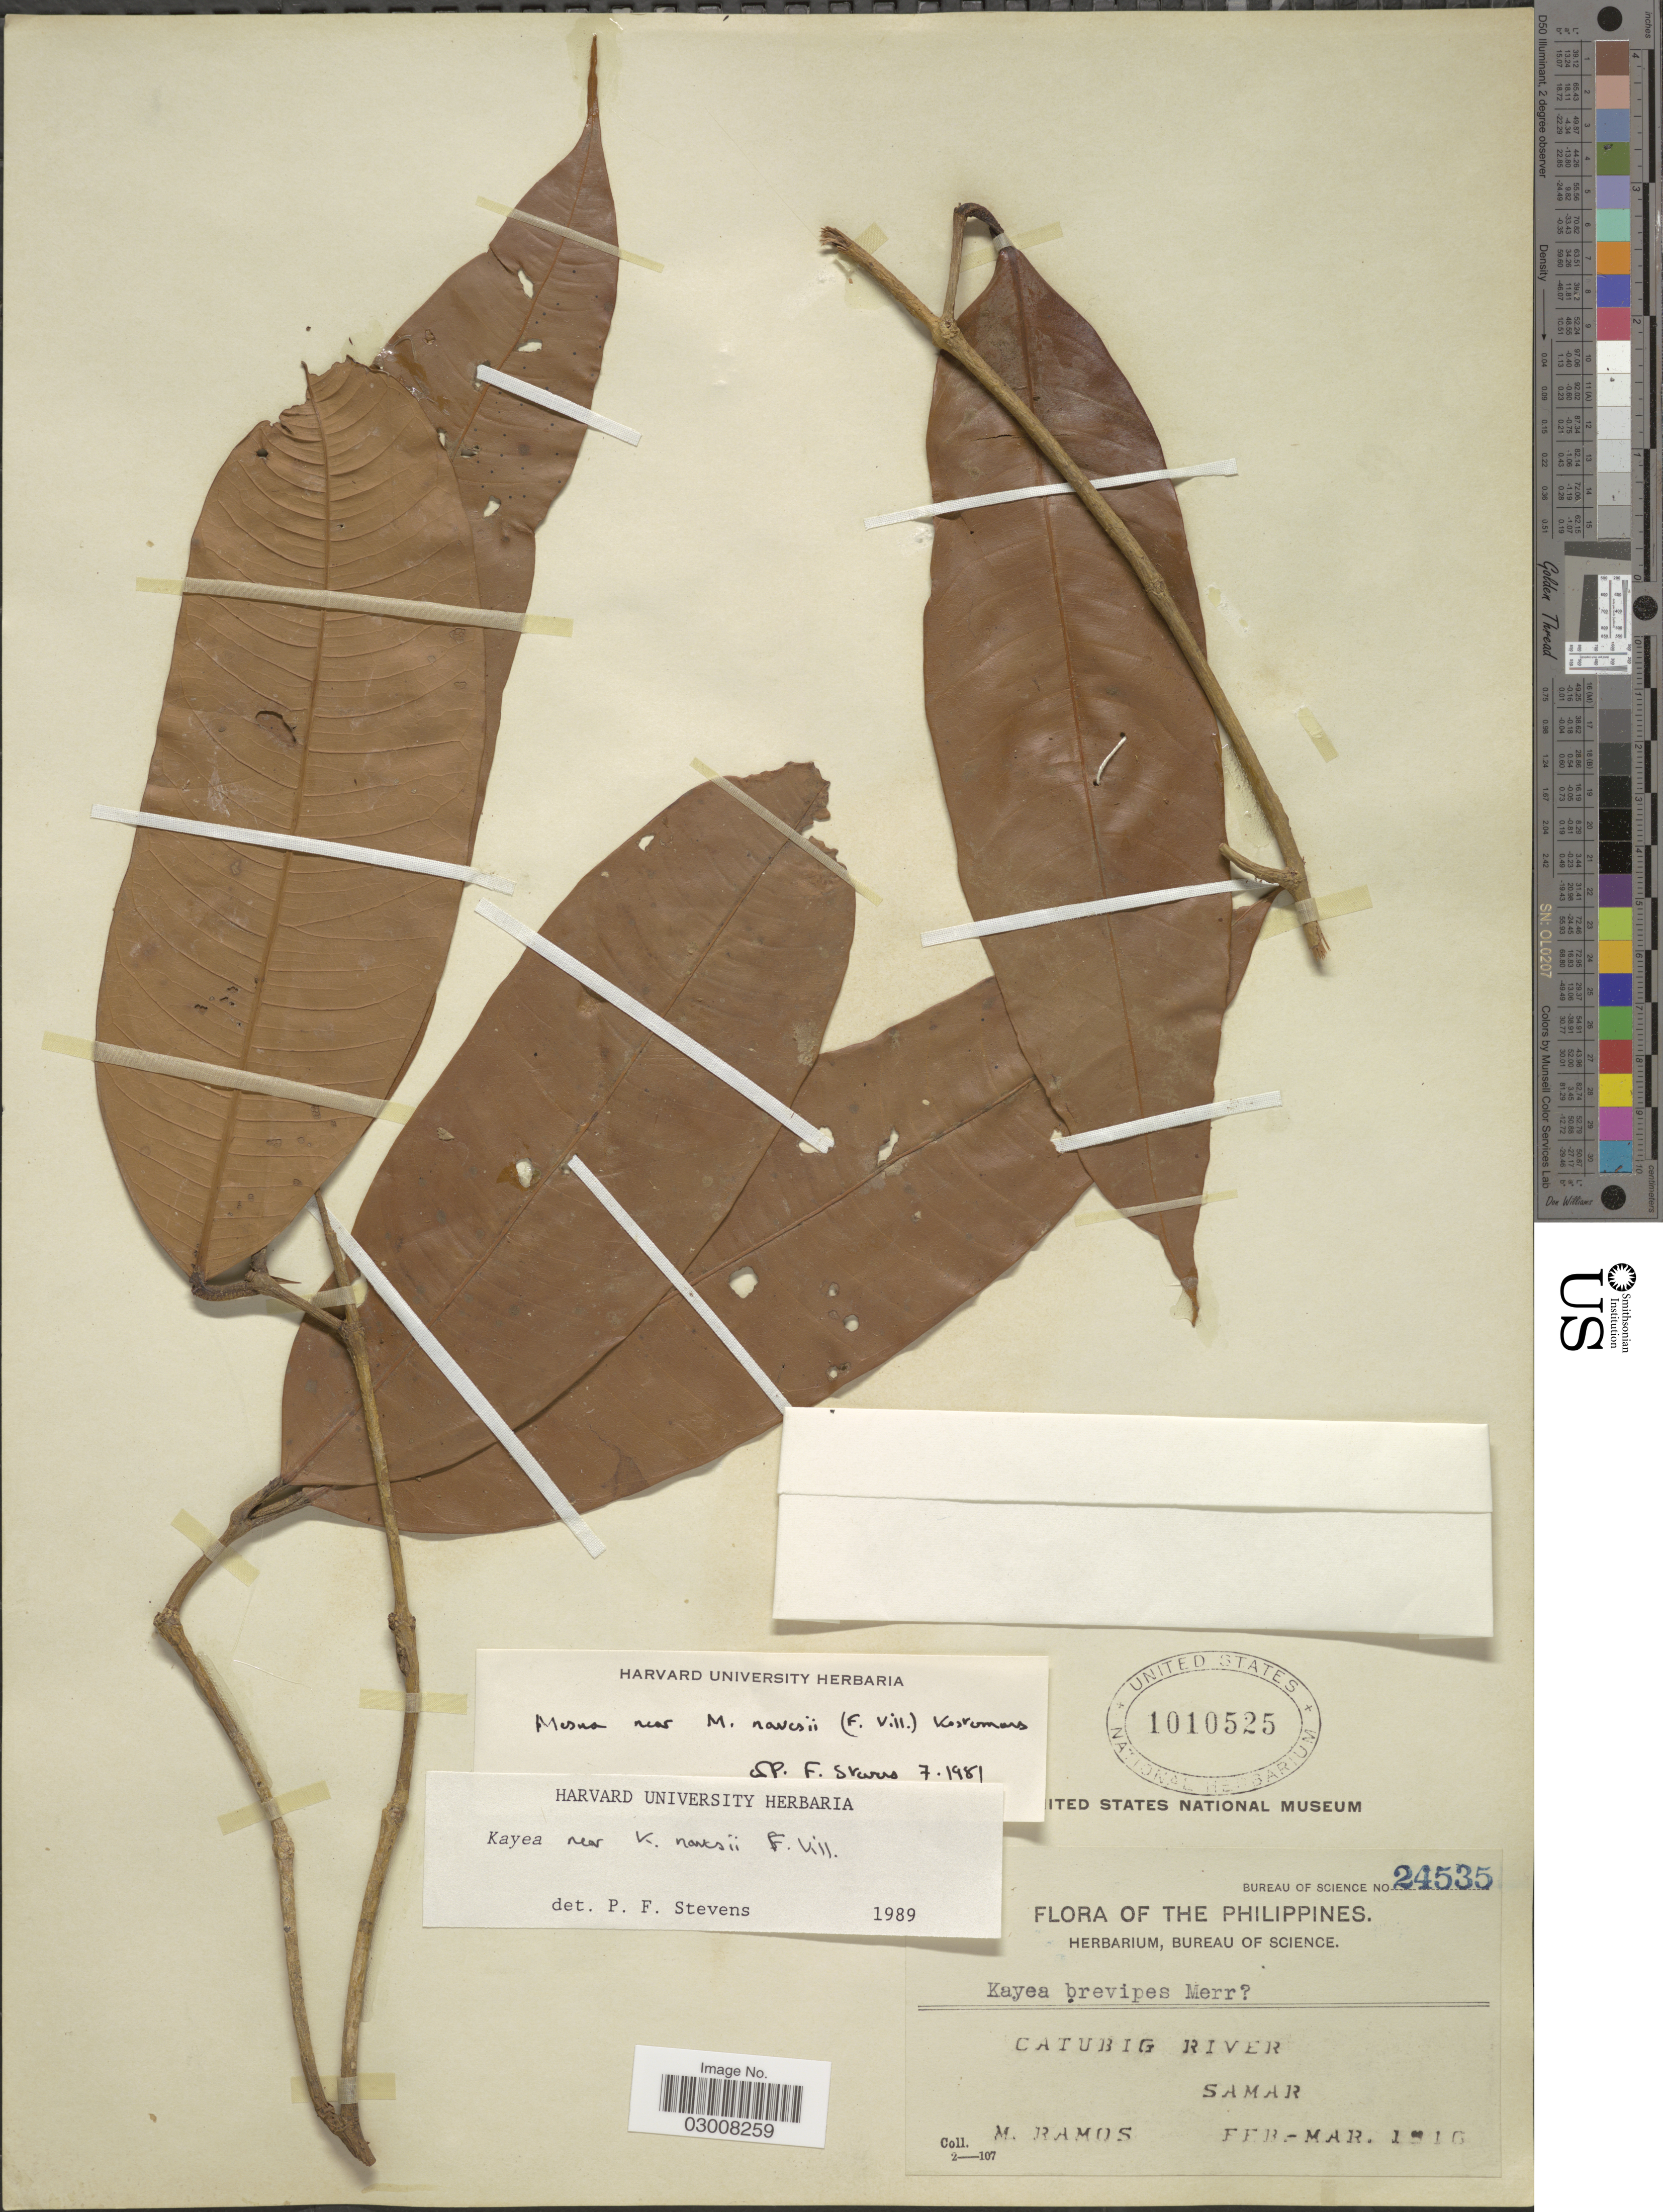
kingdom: Plantae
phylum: Tracheophyta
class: Magnoliopsida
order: Malpighiales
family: Calophyllaceae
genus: Kayea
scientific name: Kayea navesii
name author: Vesque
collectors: M. Ramos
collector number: Bureau of Science 24535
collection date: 1916-02/1916-03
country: Philippines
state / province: Eastern Visayas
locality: Catubig River, Samar.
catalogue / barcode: US 1010525